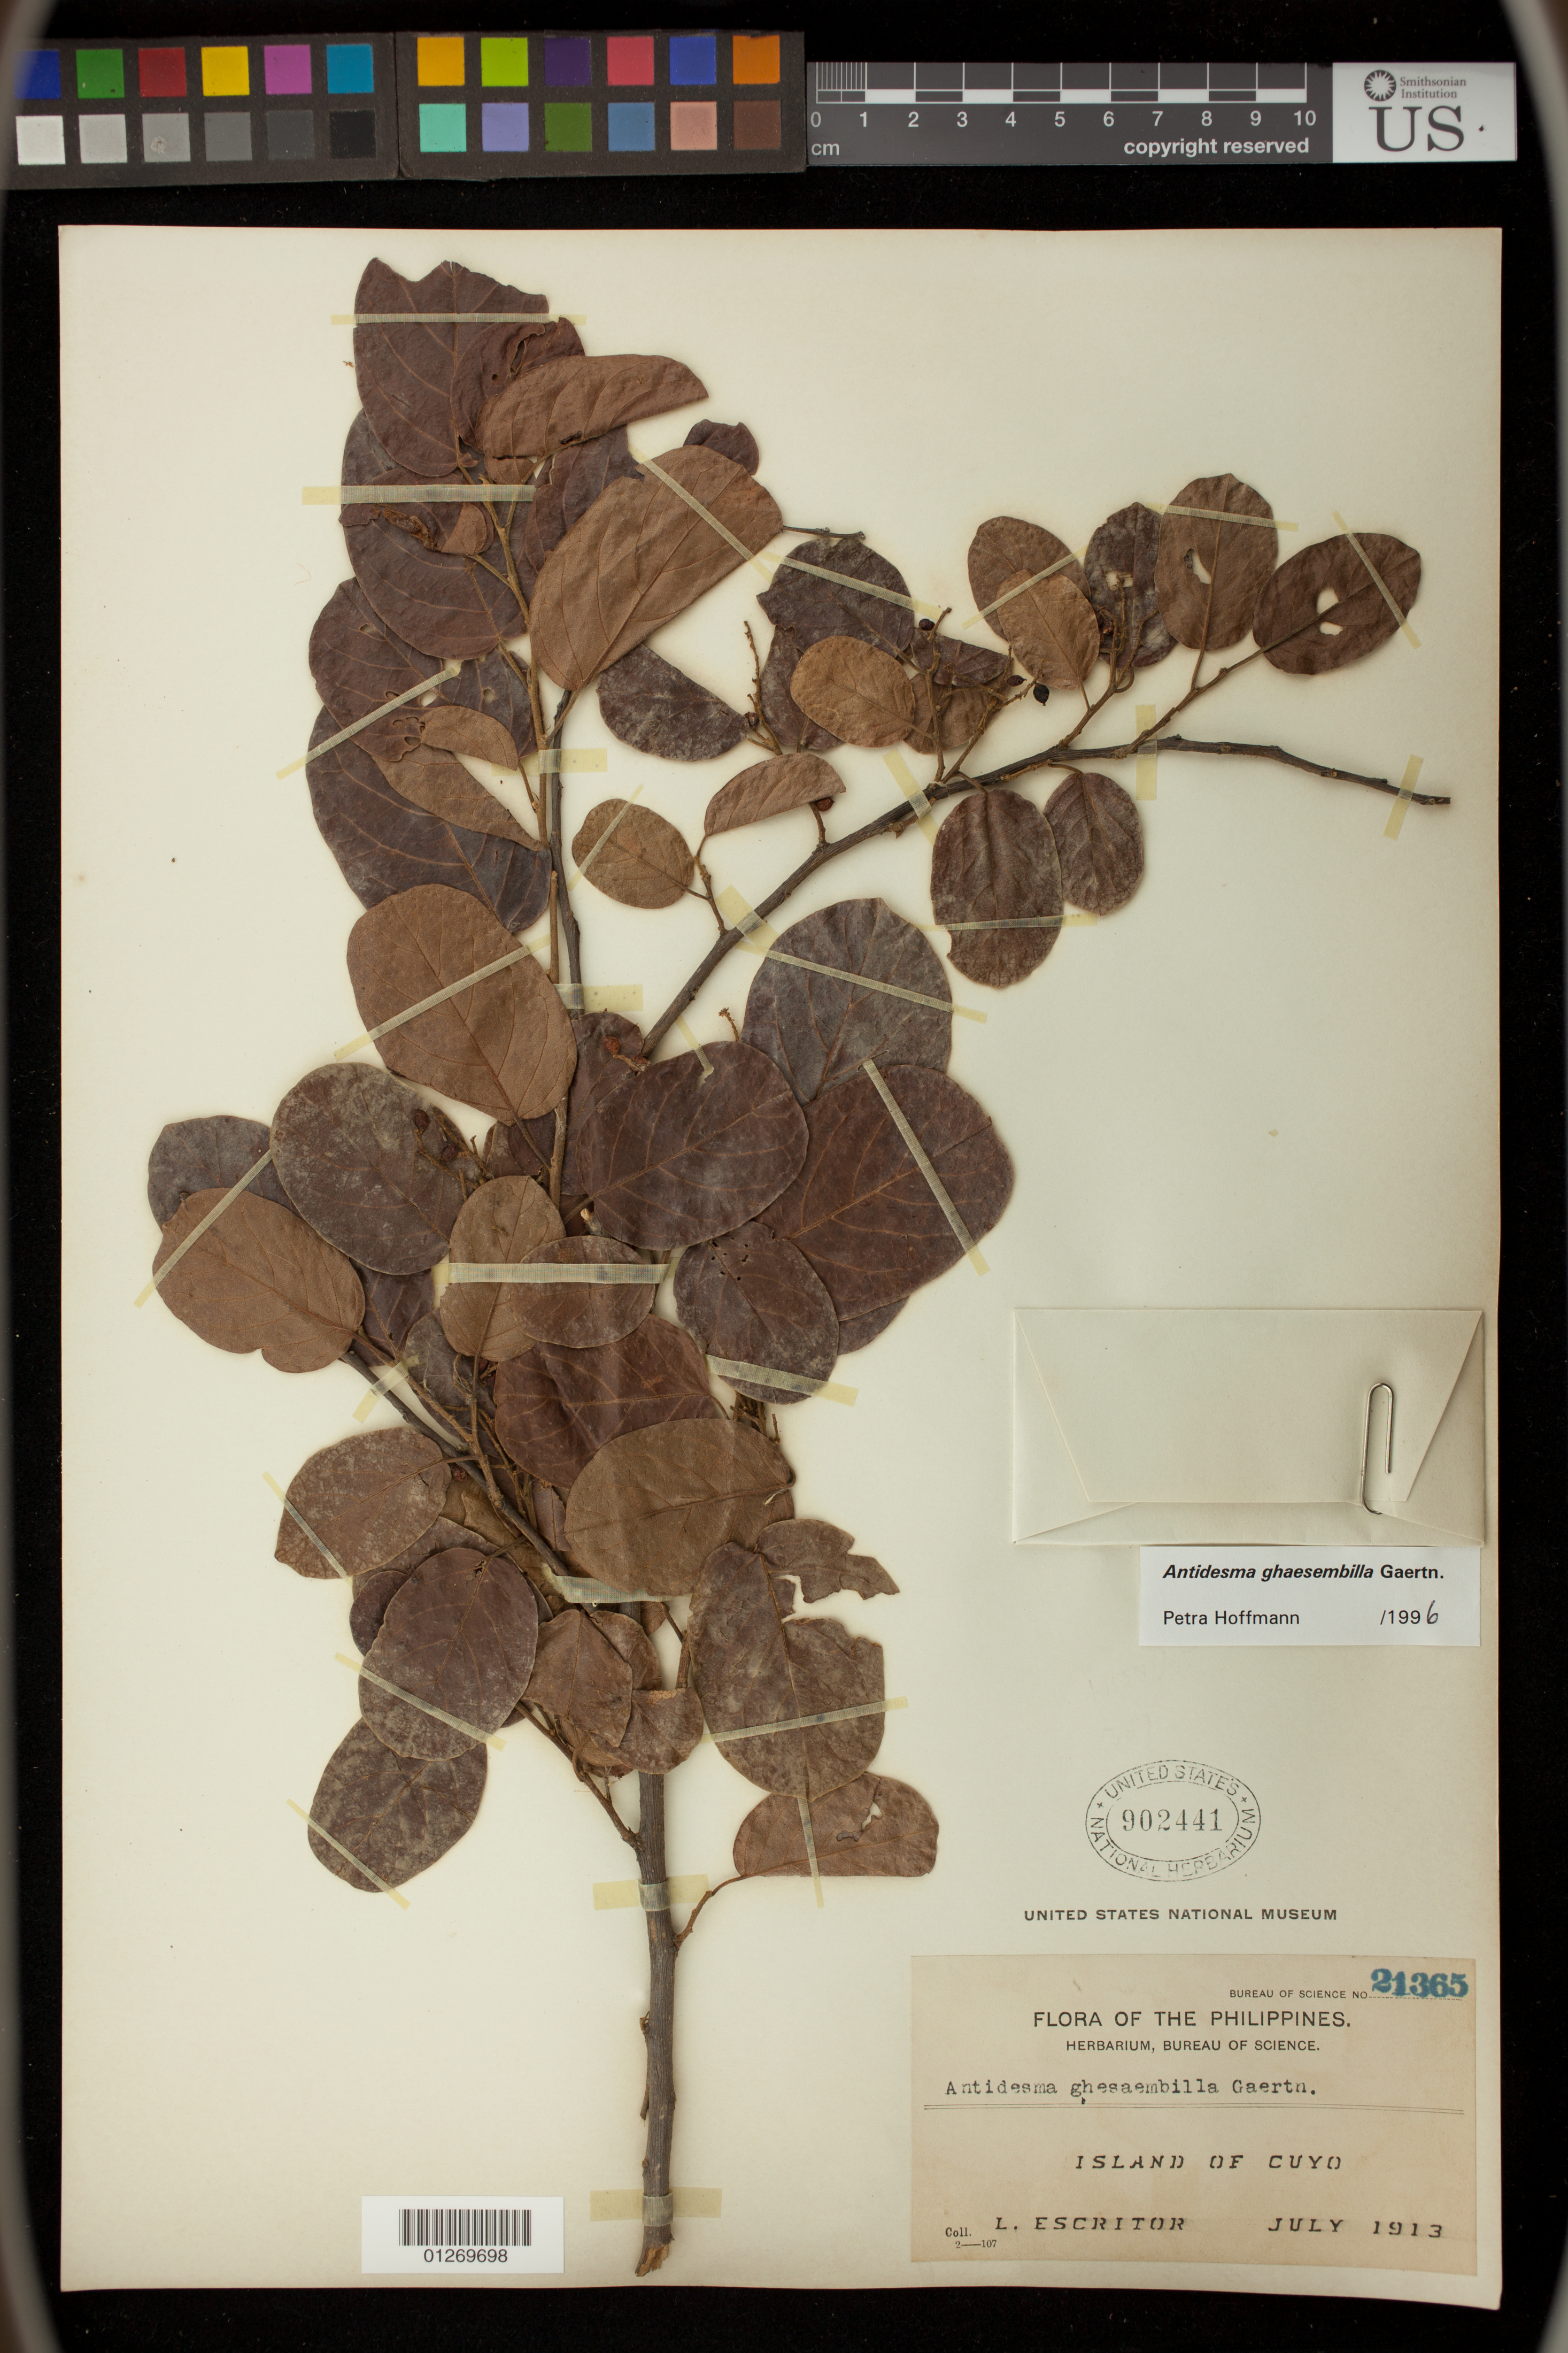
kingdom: Plantae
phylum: Tracheophyta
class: Magnoliopsida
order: Malpighiales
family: Phyllanthaceae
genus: Antidesma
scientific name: Antidesma ghaesembilla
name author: Gaertn.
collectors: L. Escritor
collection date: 1913-07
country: Philippines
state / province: Mimaropa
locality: Island of Cuyo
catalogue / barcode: US 902441